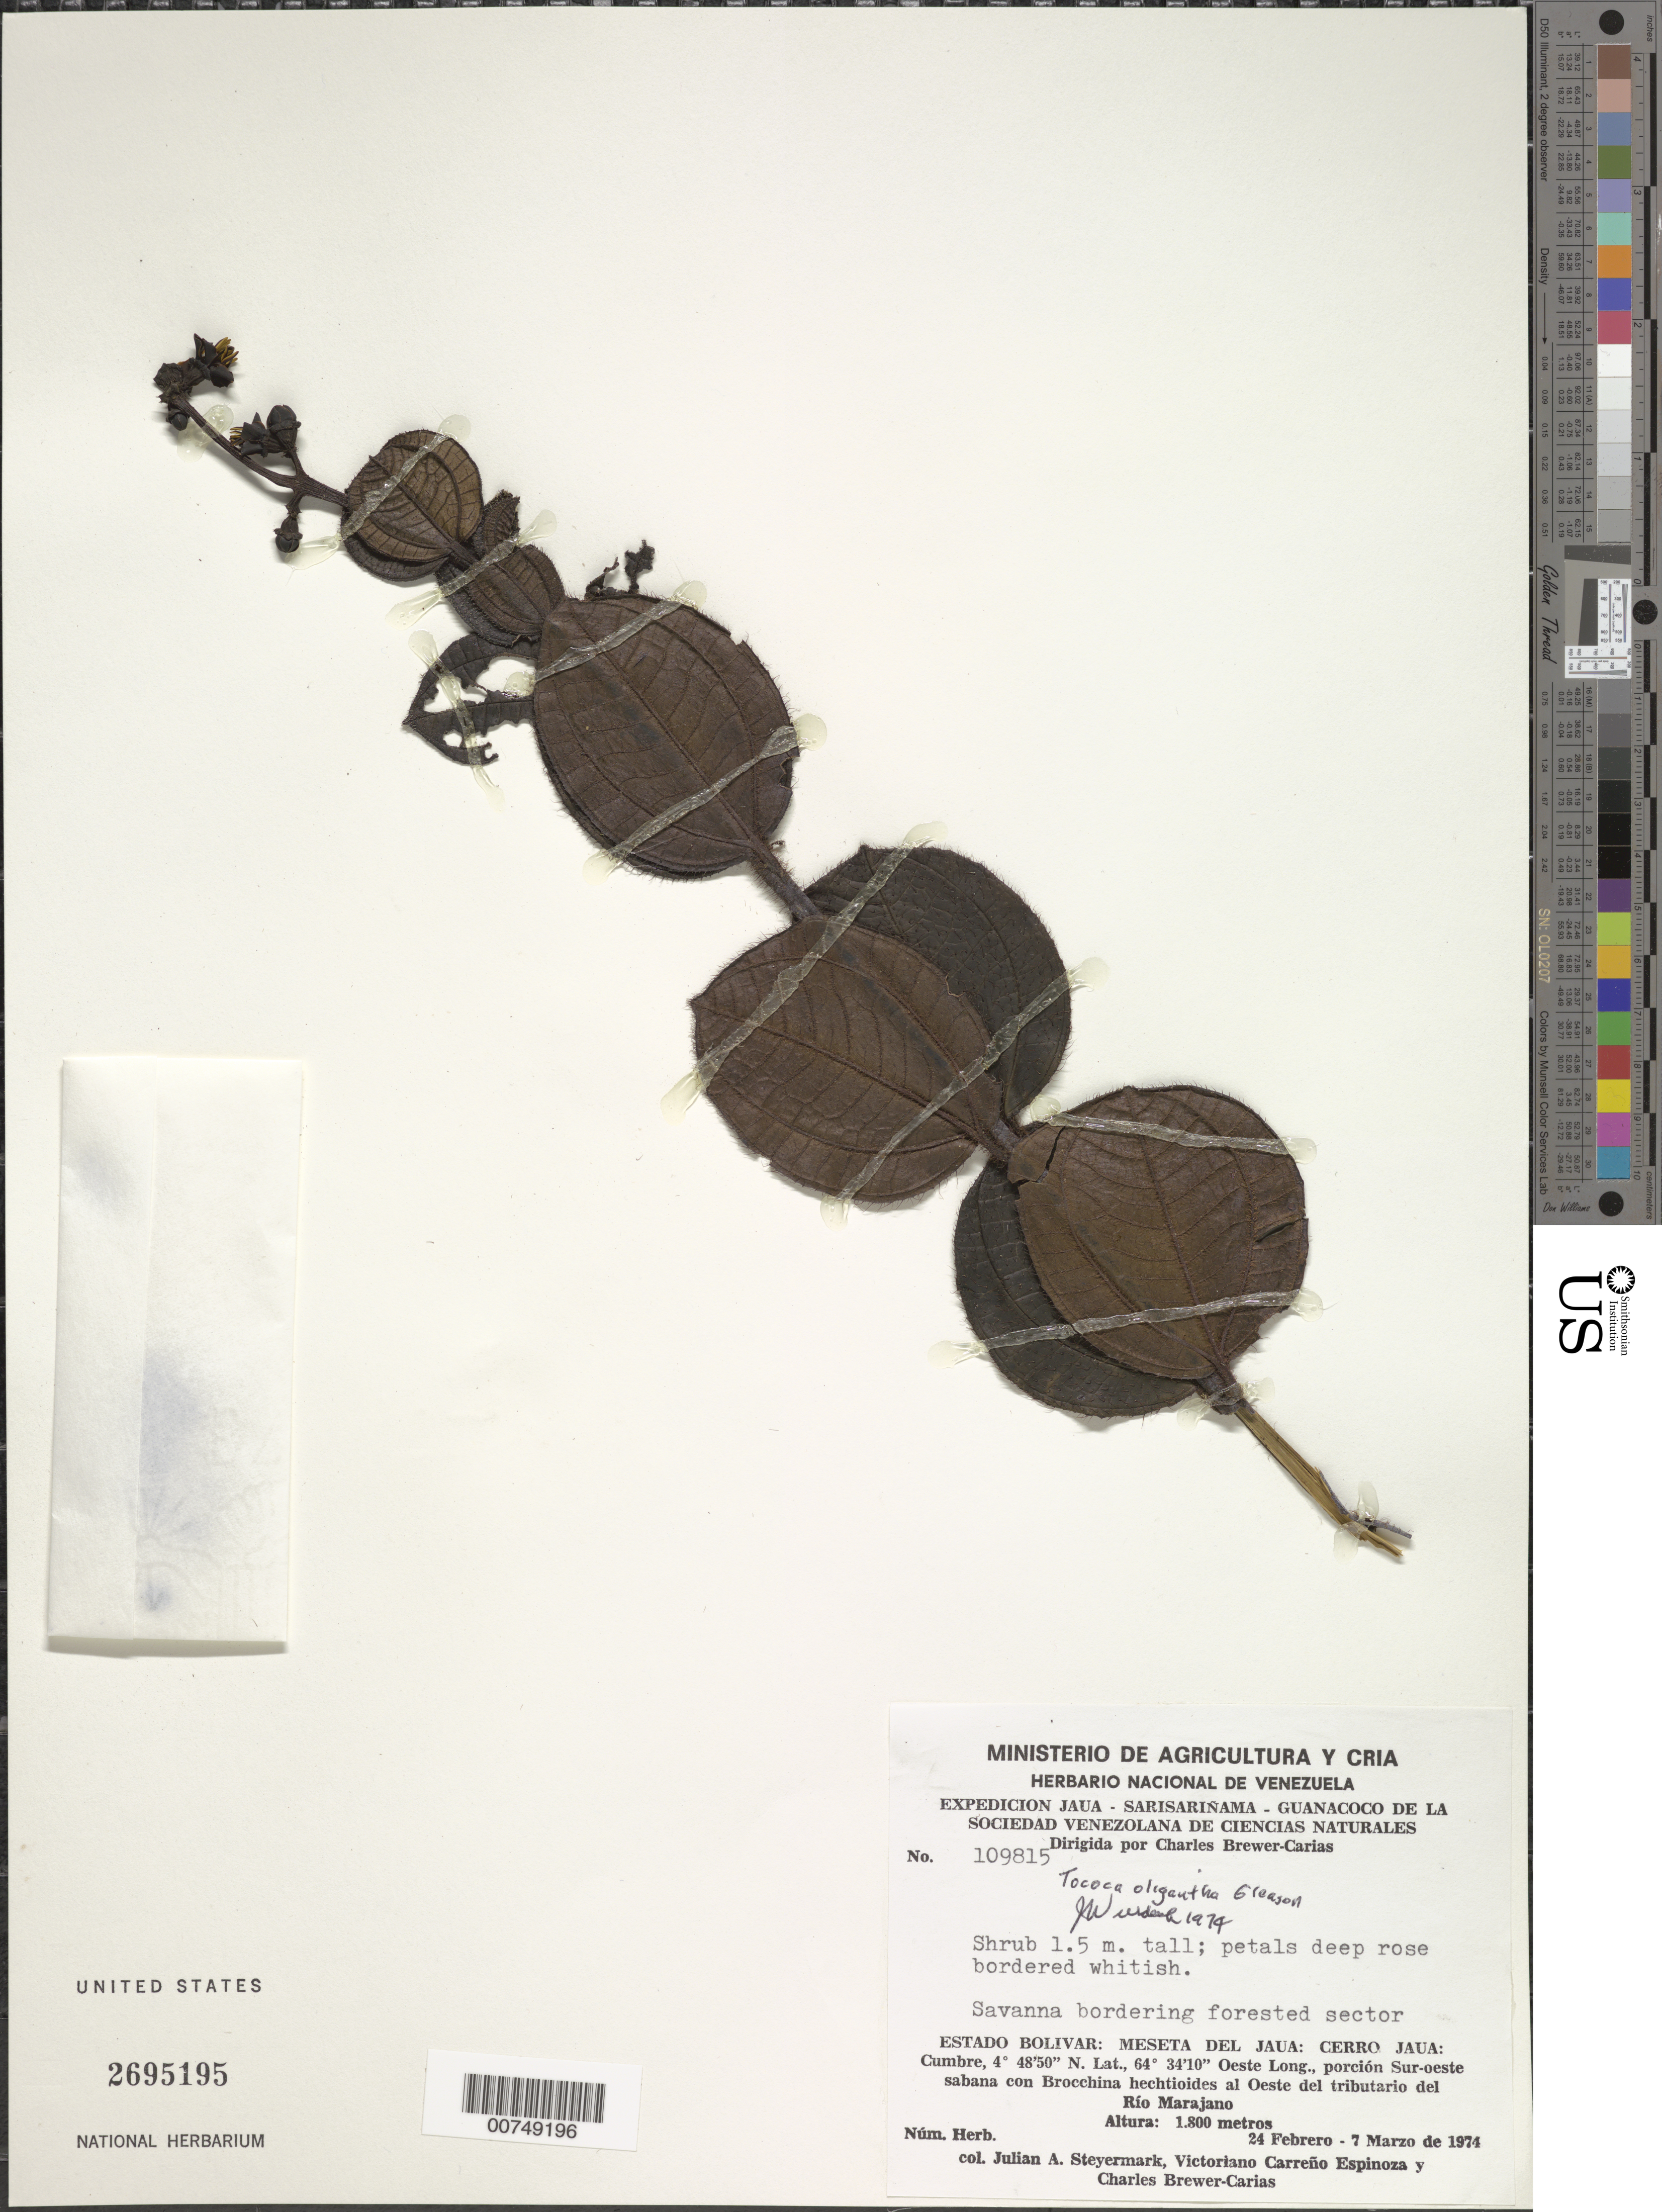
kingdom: Plantae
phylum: Tracheophyta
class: Magnoliopsida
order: Myrtales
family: Melastomataceae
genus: Tococa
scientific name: Tococa oligantha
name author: Gleason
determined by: Wurdack, John J., (US), US (UNITED STATES)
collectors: J. Steyermark, V. Carreño E. & C. Brewer-Carias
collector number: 109815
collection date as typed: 24-Feb-74 to 7-Mar-74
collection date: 1974-02-24/1974-03-07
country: Venezuela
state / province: Bolívar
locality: Meseta del Jaua: Cerro Jaua, porción SO, al W del tributarío del Río Marajano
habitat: Savanna bordering forested sector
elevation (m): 1850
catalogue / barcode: US 2695195